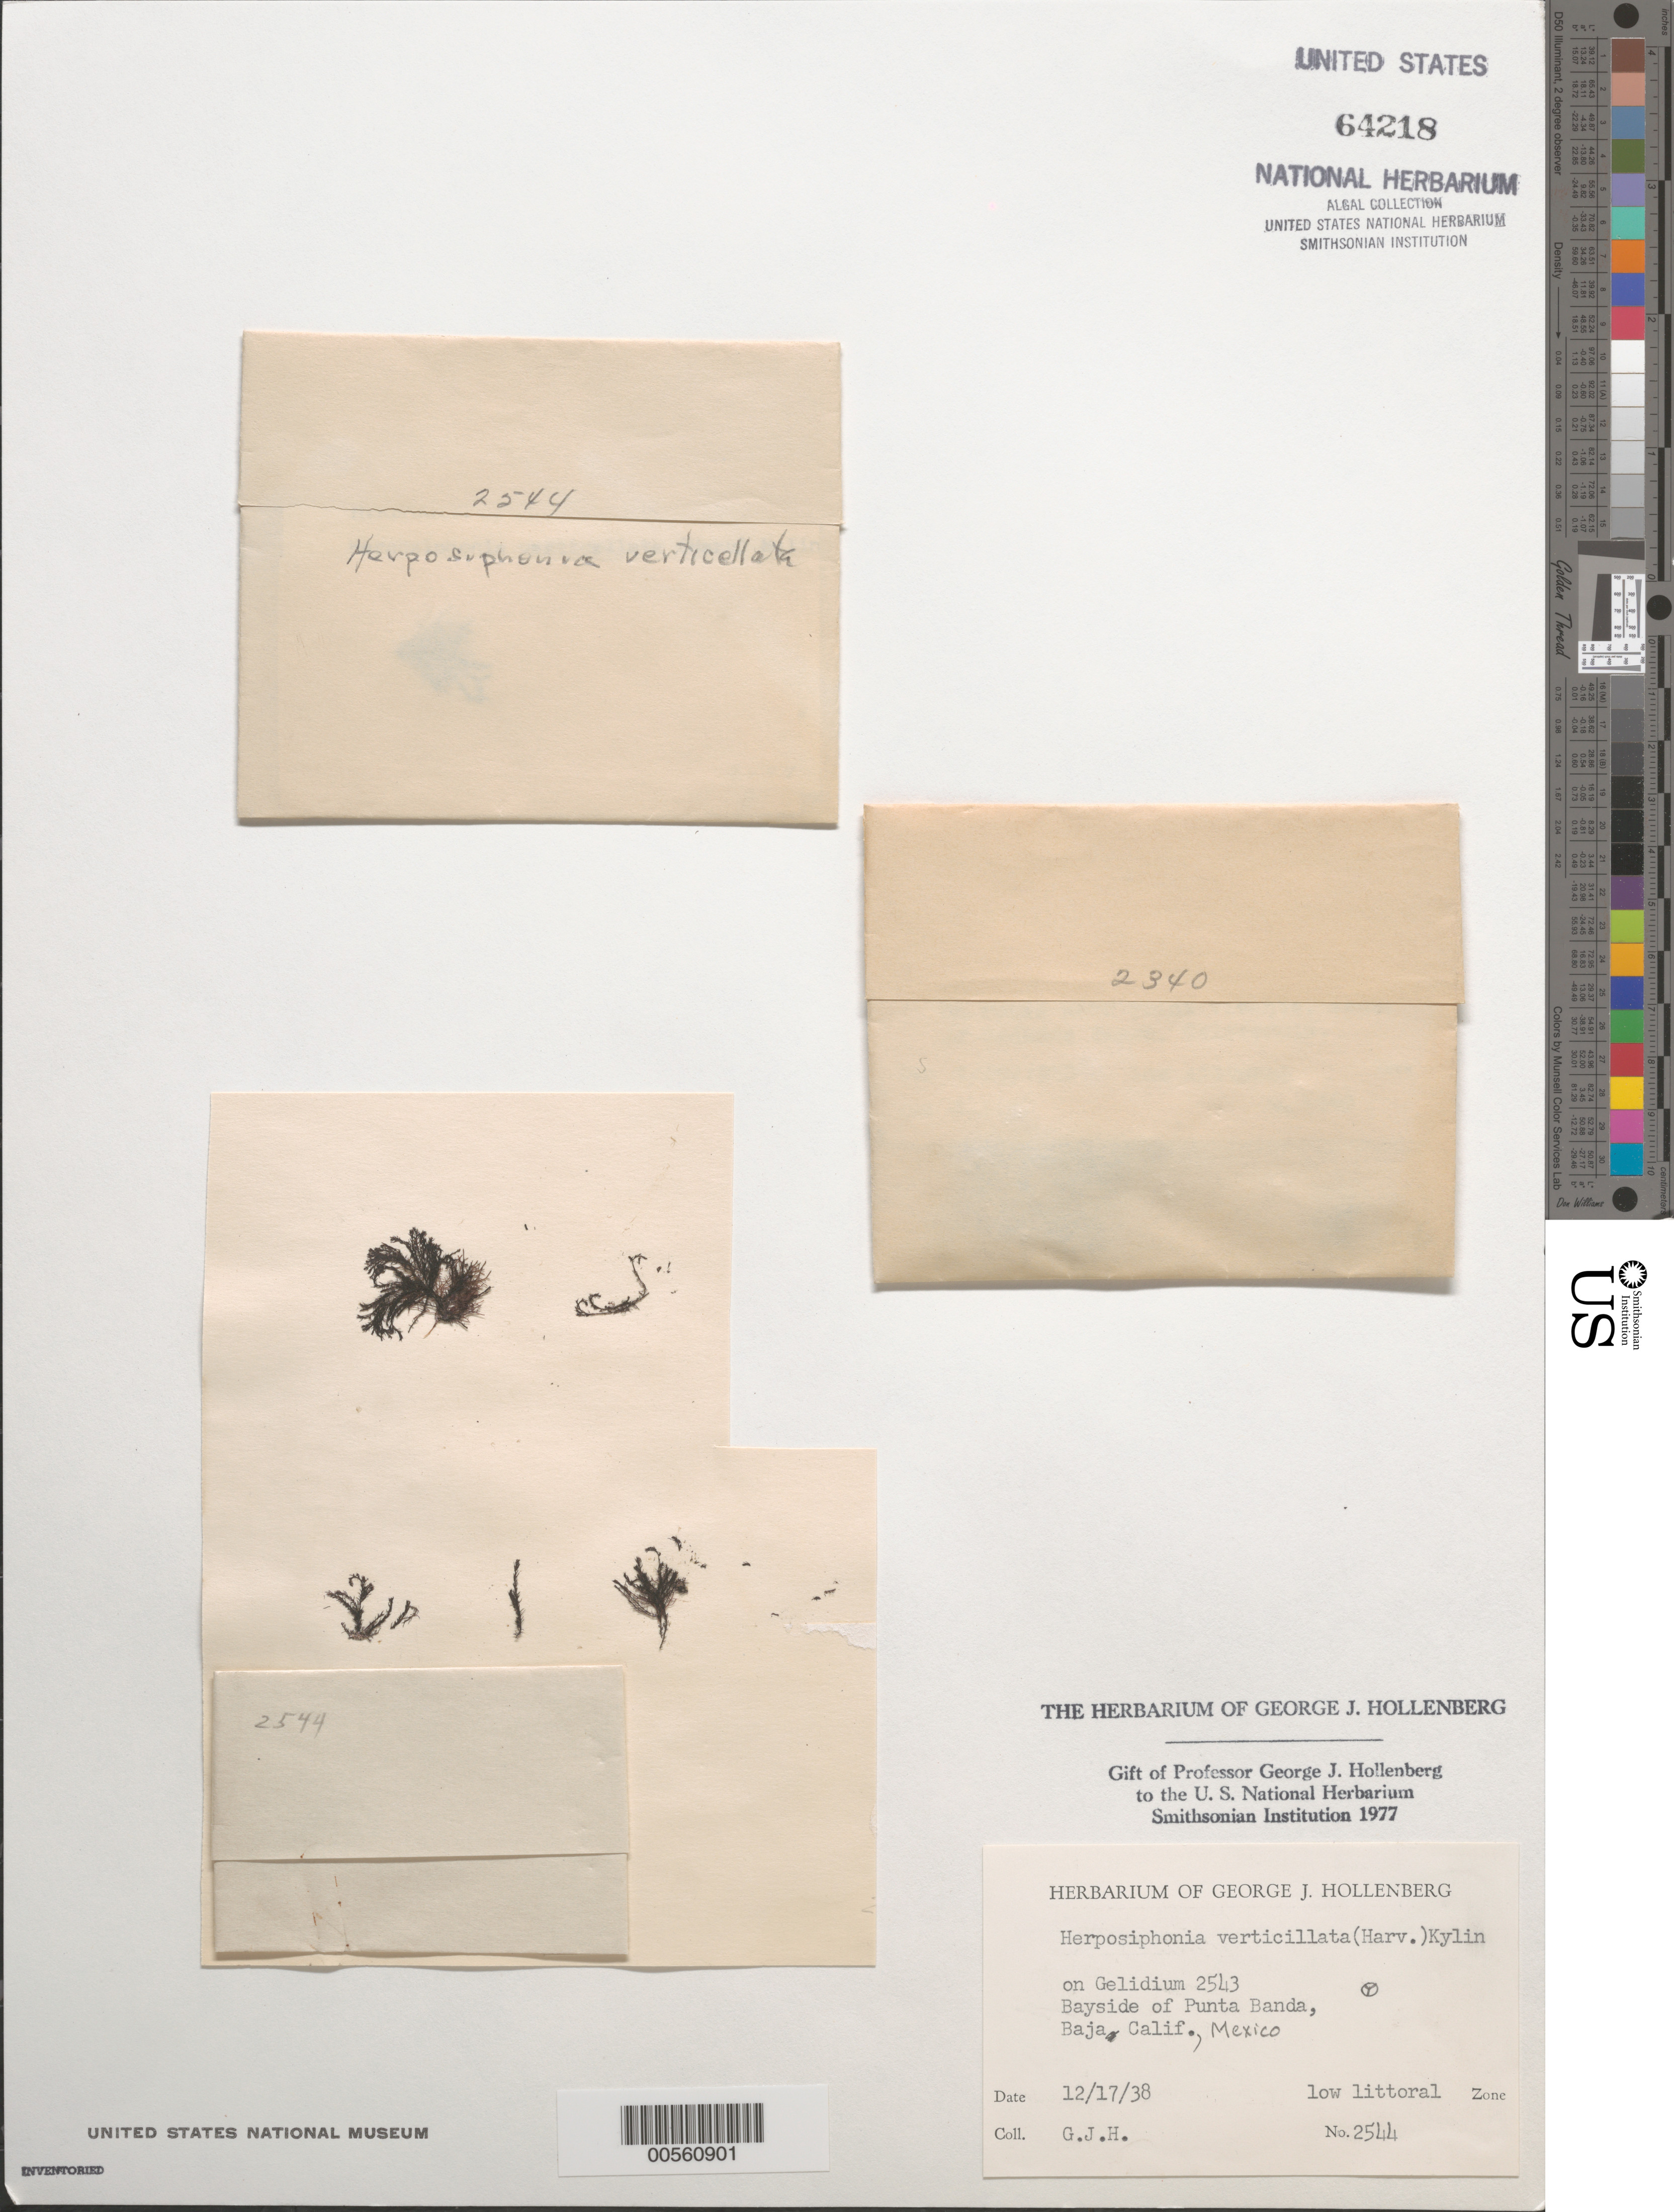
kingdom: Plantae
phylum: Rhodophyta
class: Florideophyceae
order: Ceramiales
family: Rhodomelaceae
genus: Herposiphonia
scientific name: Herposiphonia verticillata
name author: (Harv.) Kylin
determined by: Hollenberg, George J.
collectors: G. Hollenberg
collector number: GJH 2544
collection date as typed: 17 Dec 1938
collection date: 1938-12-17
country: Mexico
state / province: Baja California Norte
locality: Bay side of Punta Banda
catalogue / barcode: US 64218